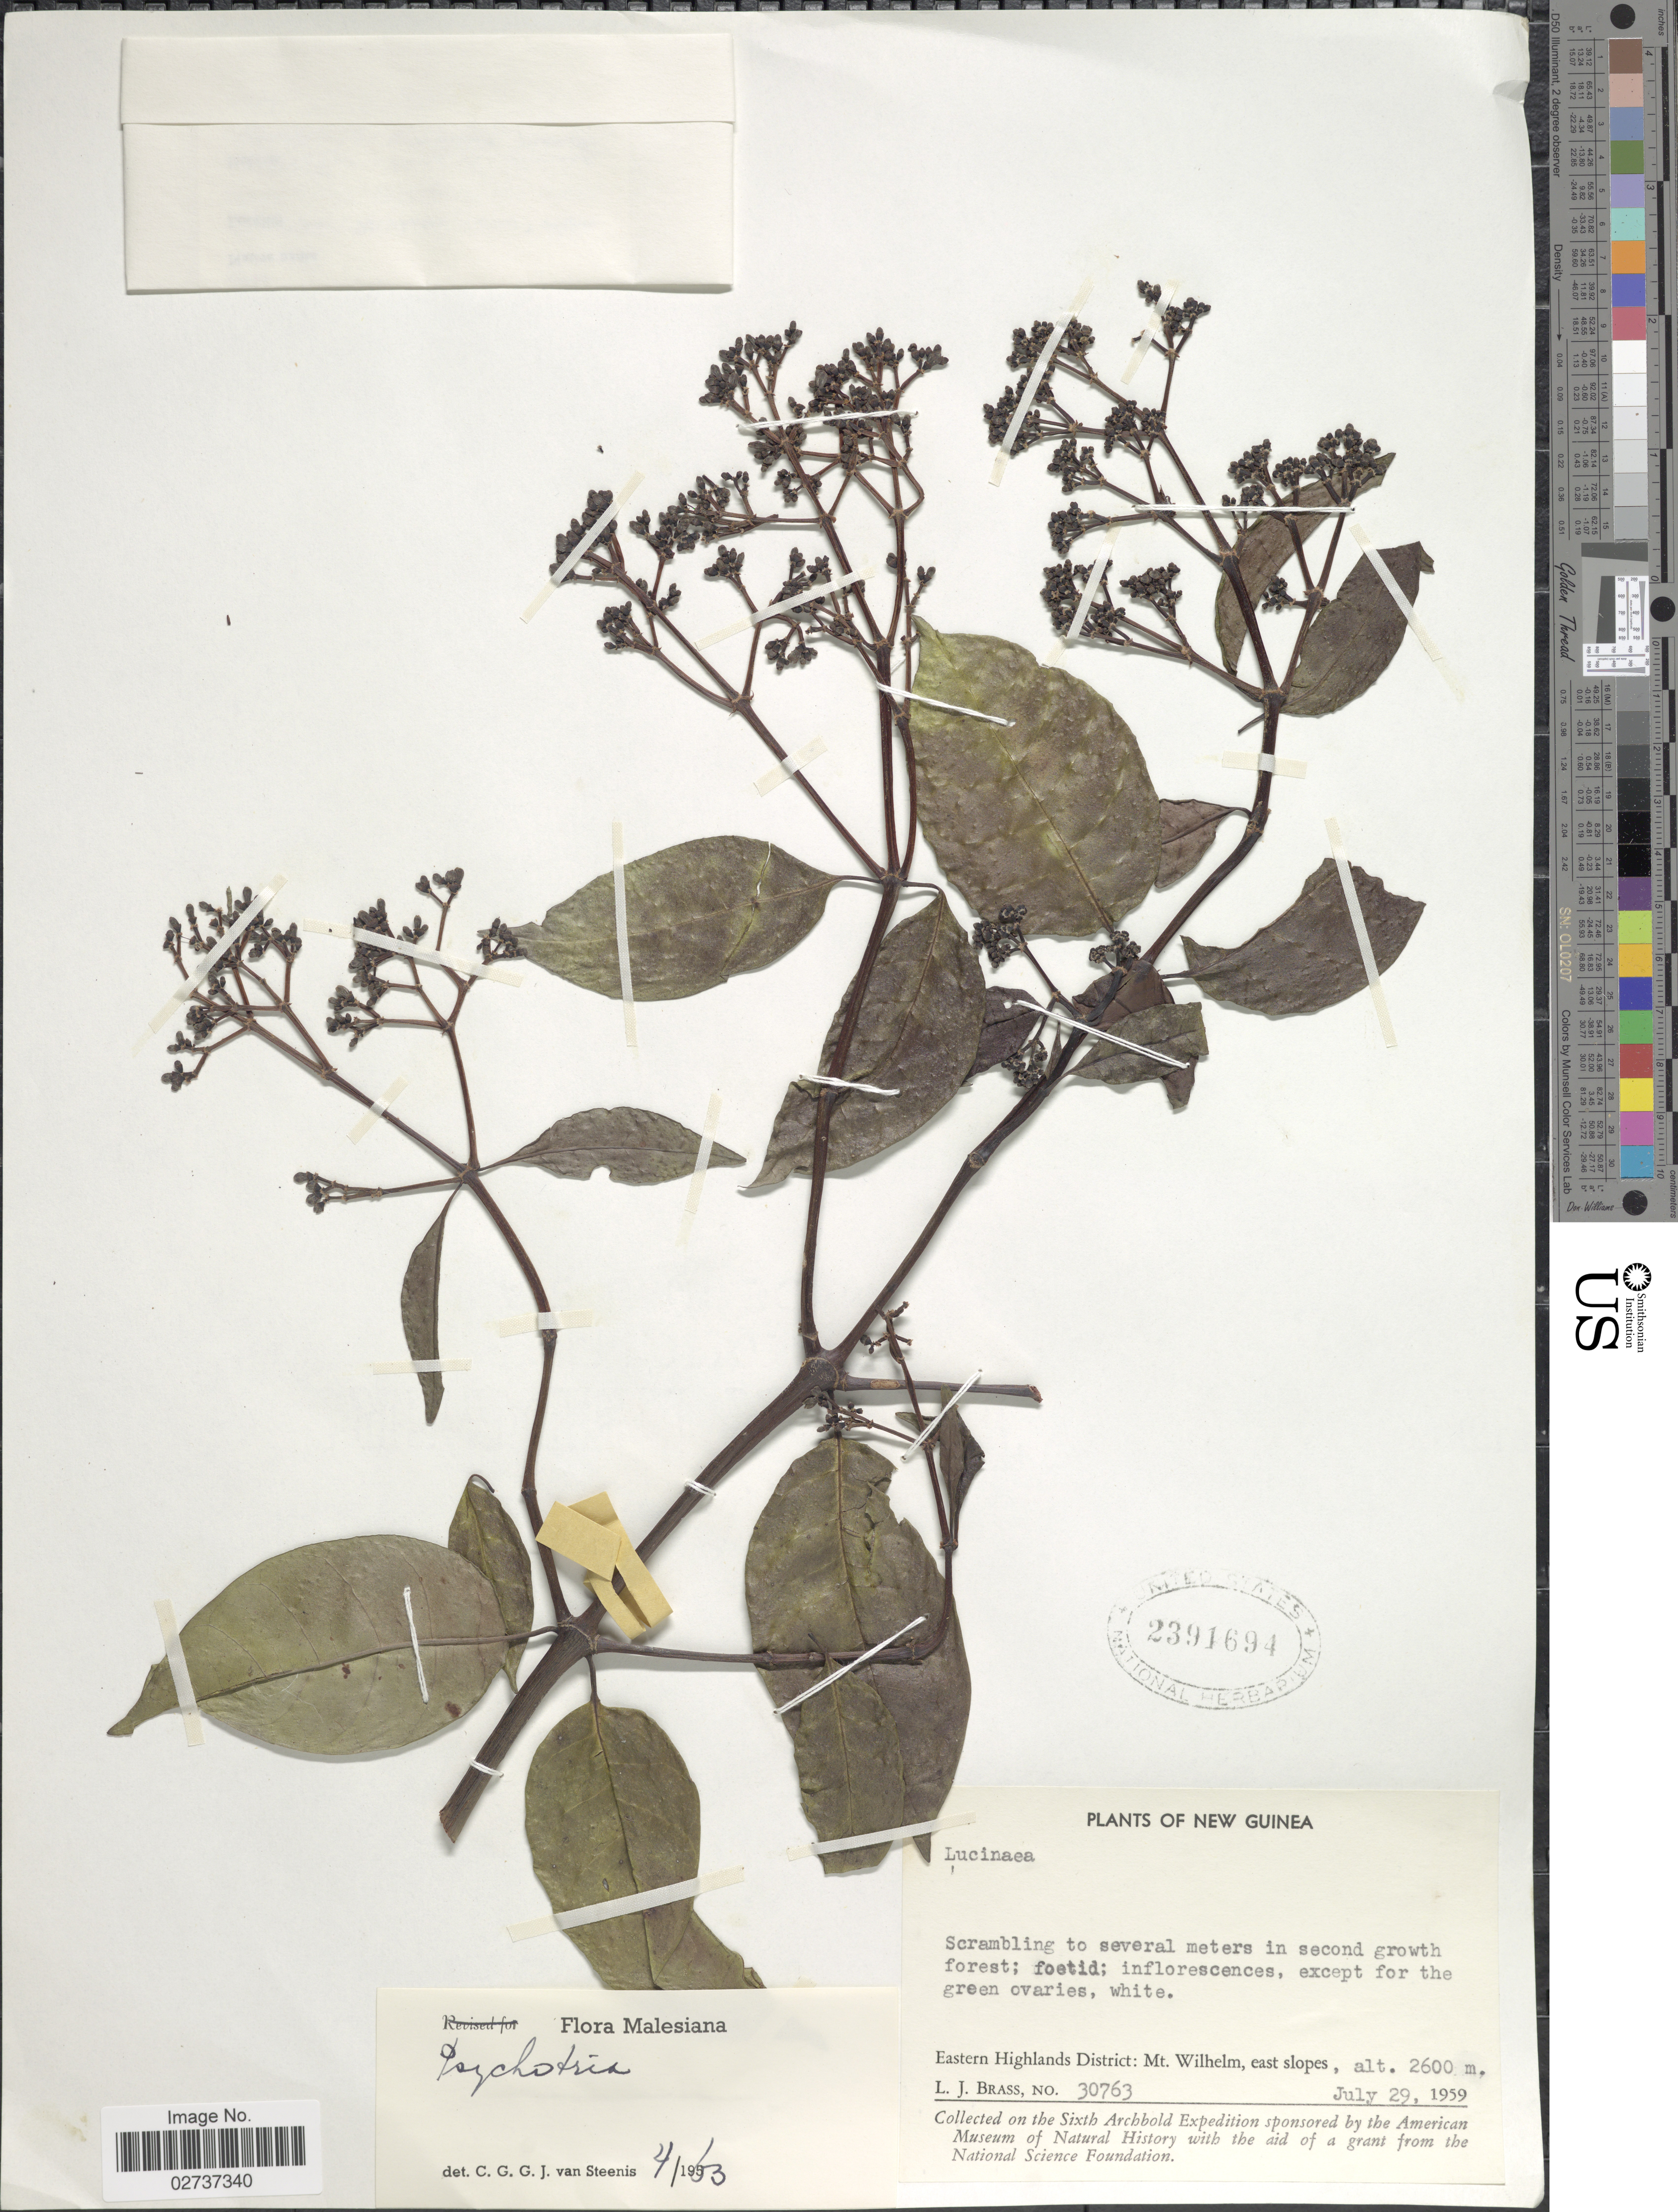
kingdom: Plantae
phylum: Tracheophyta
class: Magnoliopsida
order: Gentianales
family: Rubiaceae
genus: Psychotria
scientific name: Psychotria sp.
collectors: L. J. Brass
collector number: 30763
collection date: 1959-07-29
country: Papua New Guinea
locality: New Guinea. Eastern Highlands District: Mt. Wilhelm, east slopes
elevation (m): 2600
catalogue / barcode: US 2391694